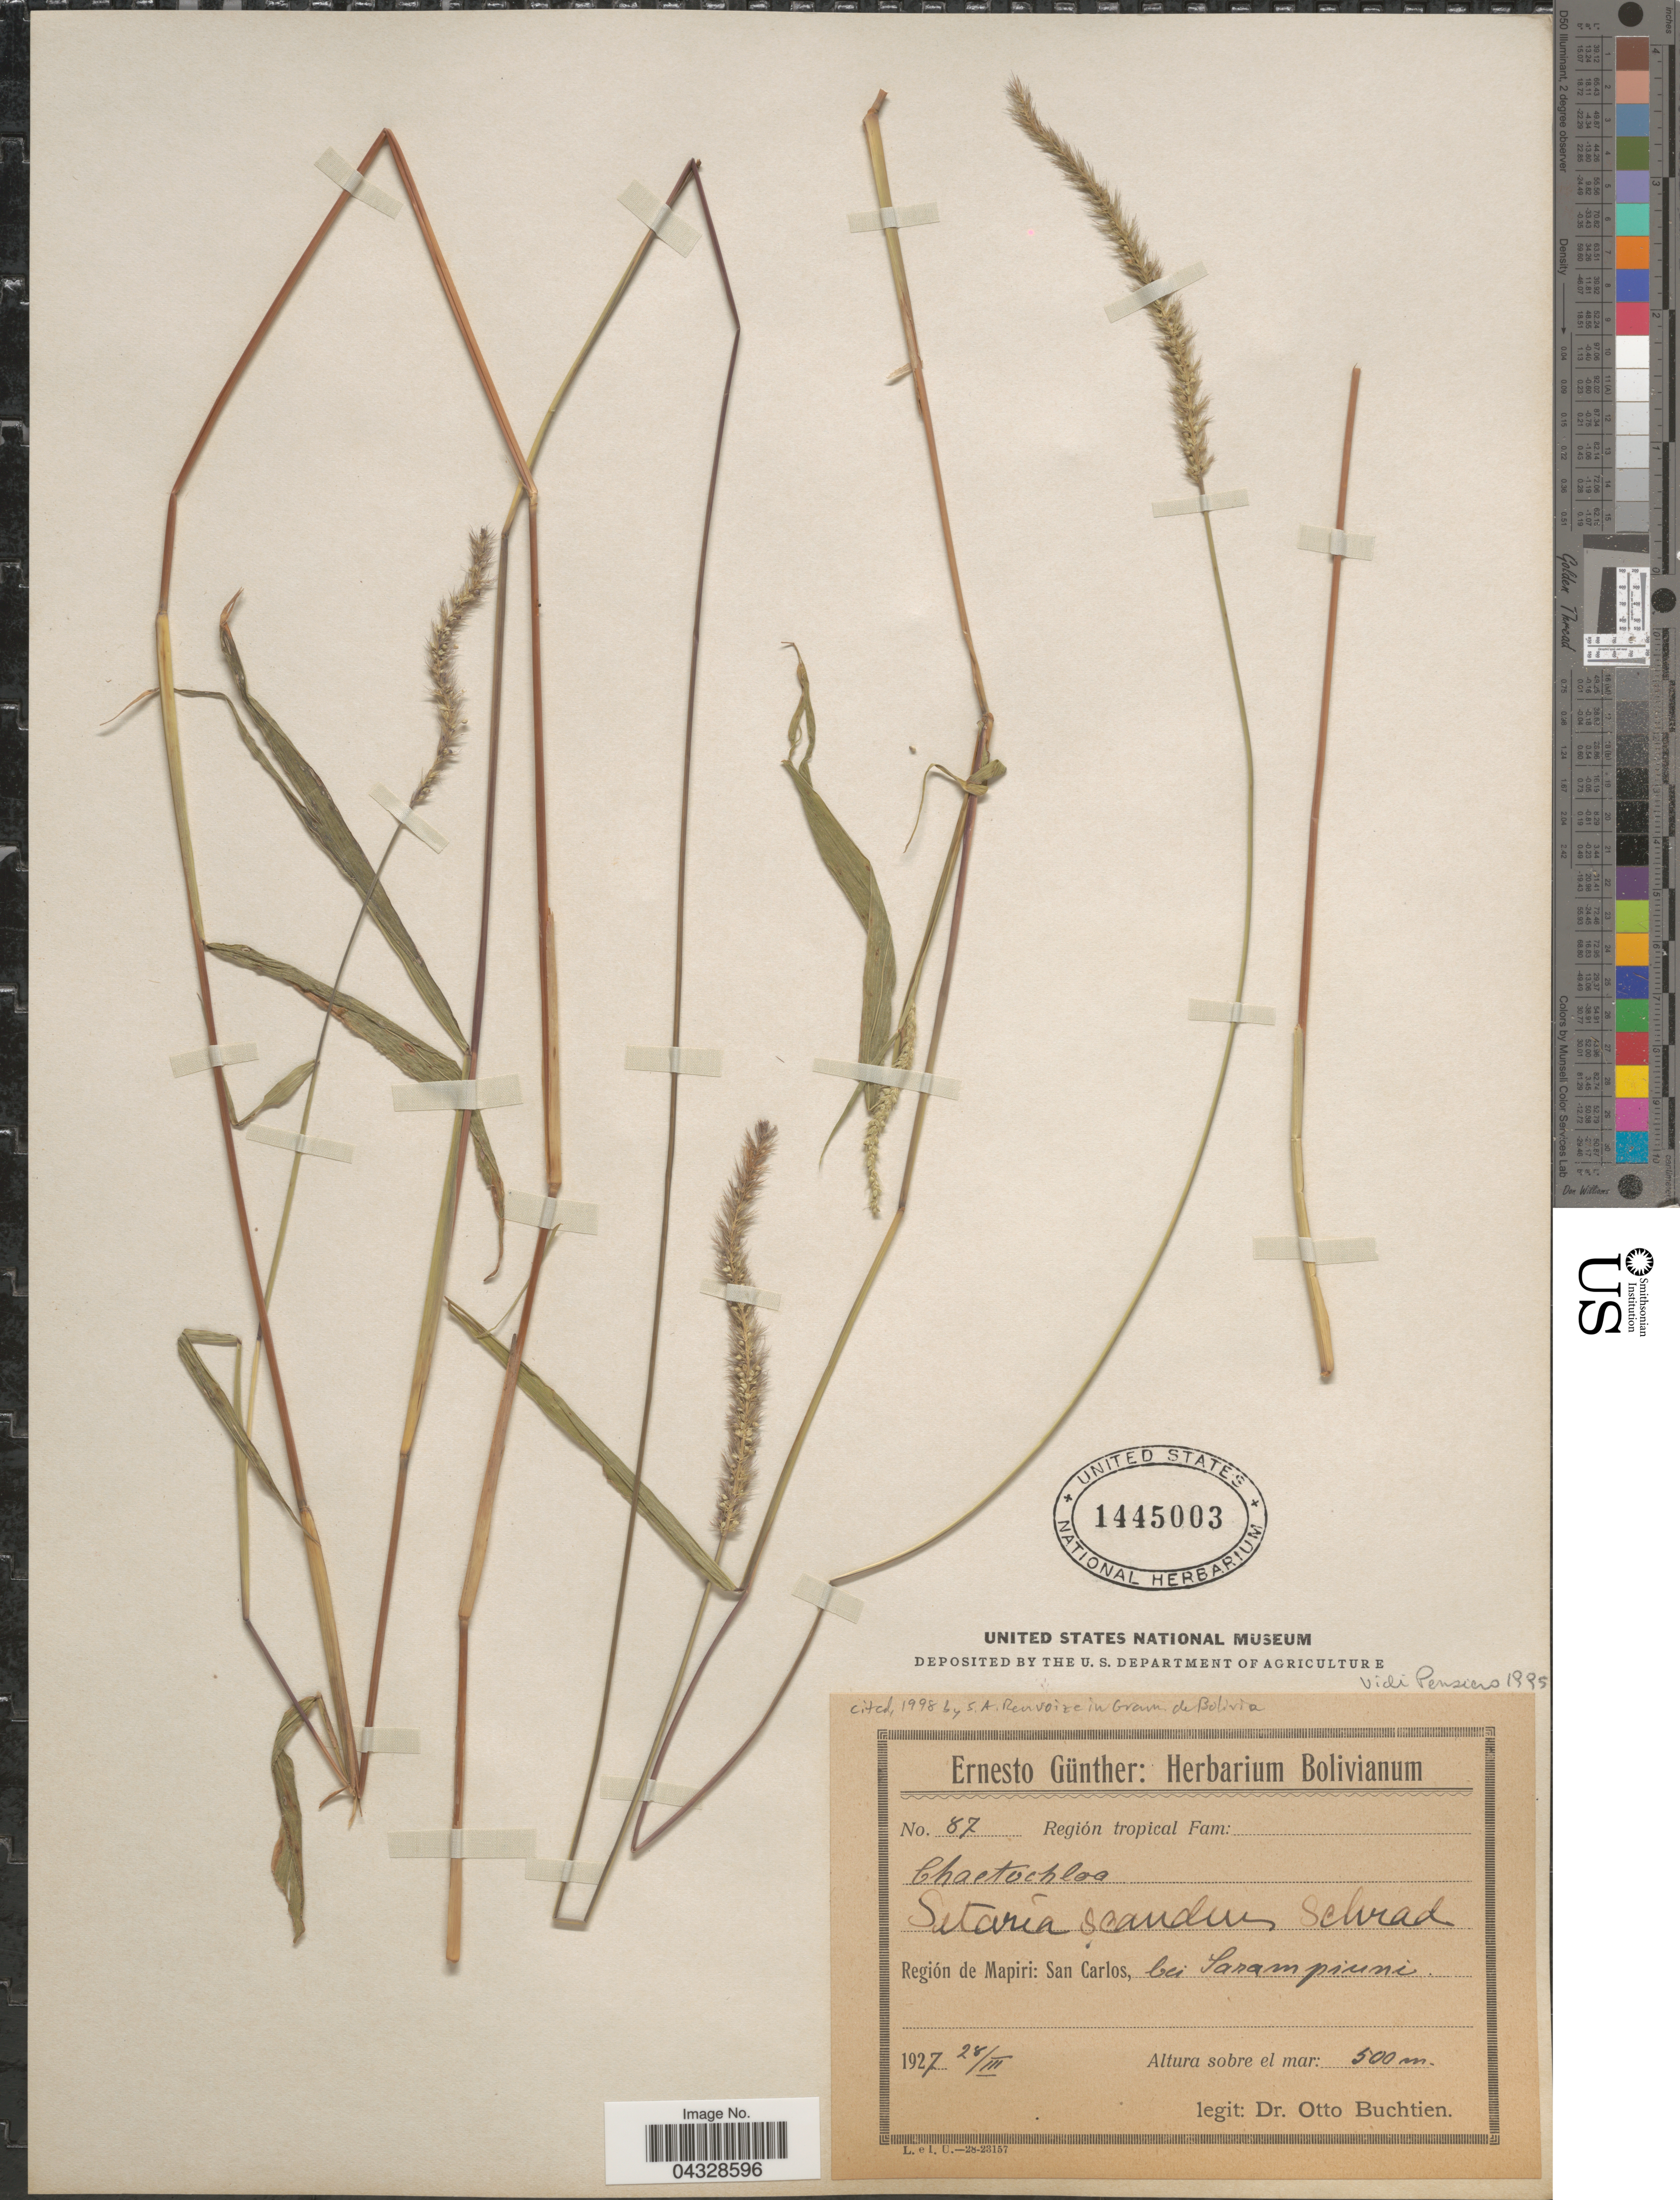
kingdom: Plantae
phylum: Tracheophyta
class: Liliopsida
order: Poales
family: Poaceae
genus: Setaria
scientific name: Setaria scandens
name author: Schrad. ex Schult.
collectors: O. Buchtien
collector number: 87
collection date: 1927-03-28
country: Bolivia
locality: Región tropical. Región de Mapiri: San Carlos, bei Sarampiuni.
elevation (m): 500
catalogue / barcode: US 1445003